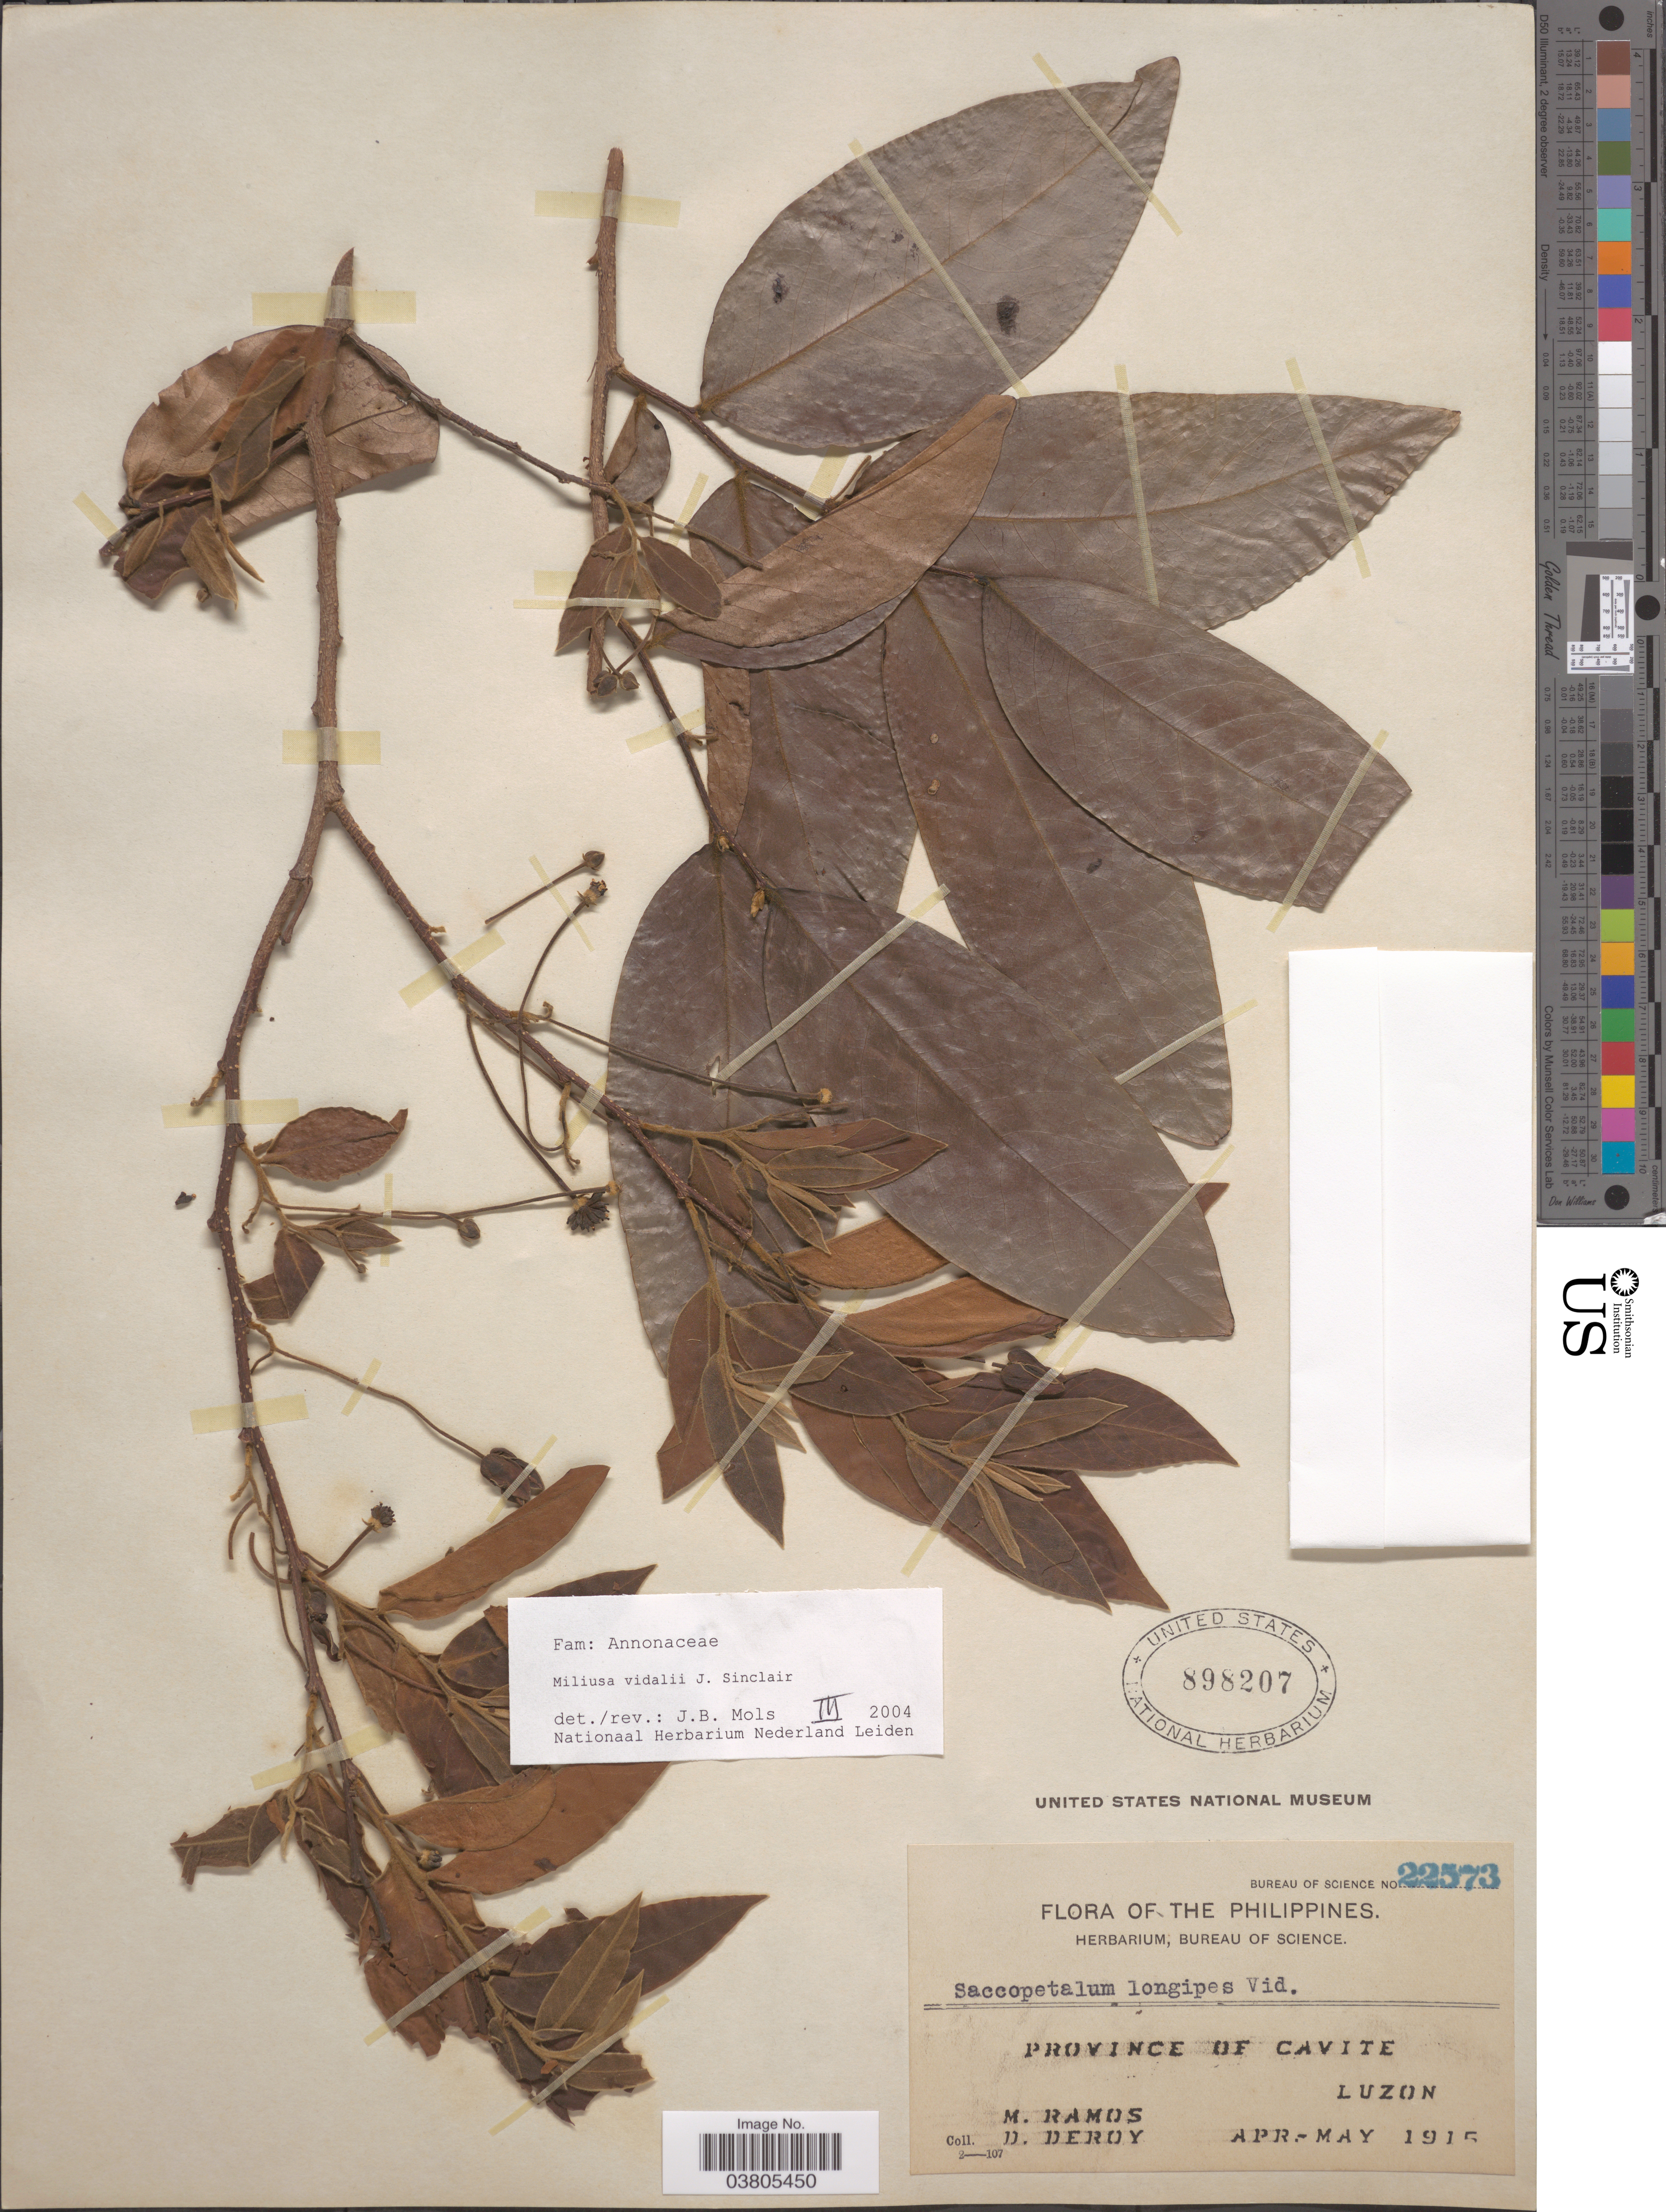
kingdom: Plantae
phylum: Tracheophyta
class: Magnoliopsida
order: Magnoliales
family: Annonaceae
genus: Miliusa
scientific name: Miliusa vidalii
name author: J. Sincl.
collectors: M. Ramos & D. Deroy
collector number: Burea of Science 22573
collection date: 1915-04/1915-05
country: Philippines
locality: Province of Cavite, Luzon.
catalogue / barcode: US 898207